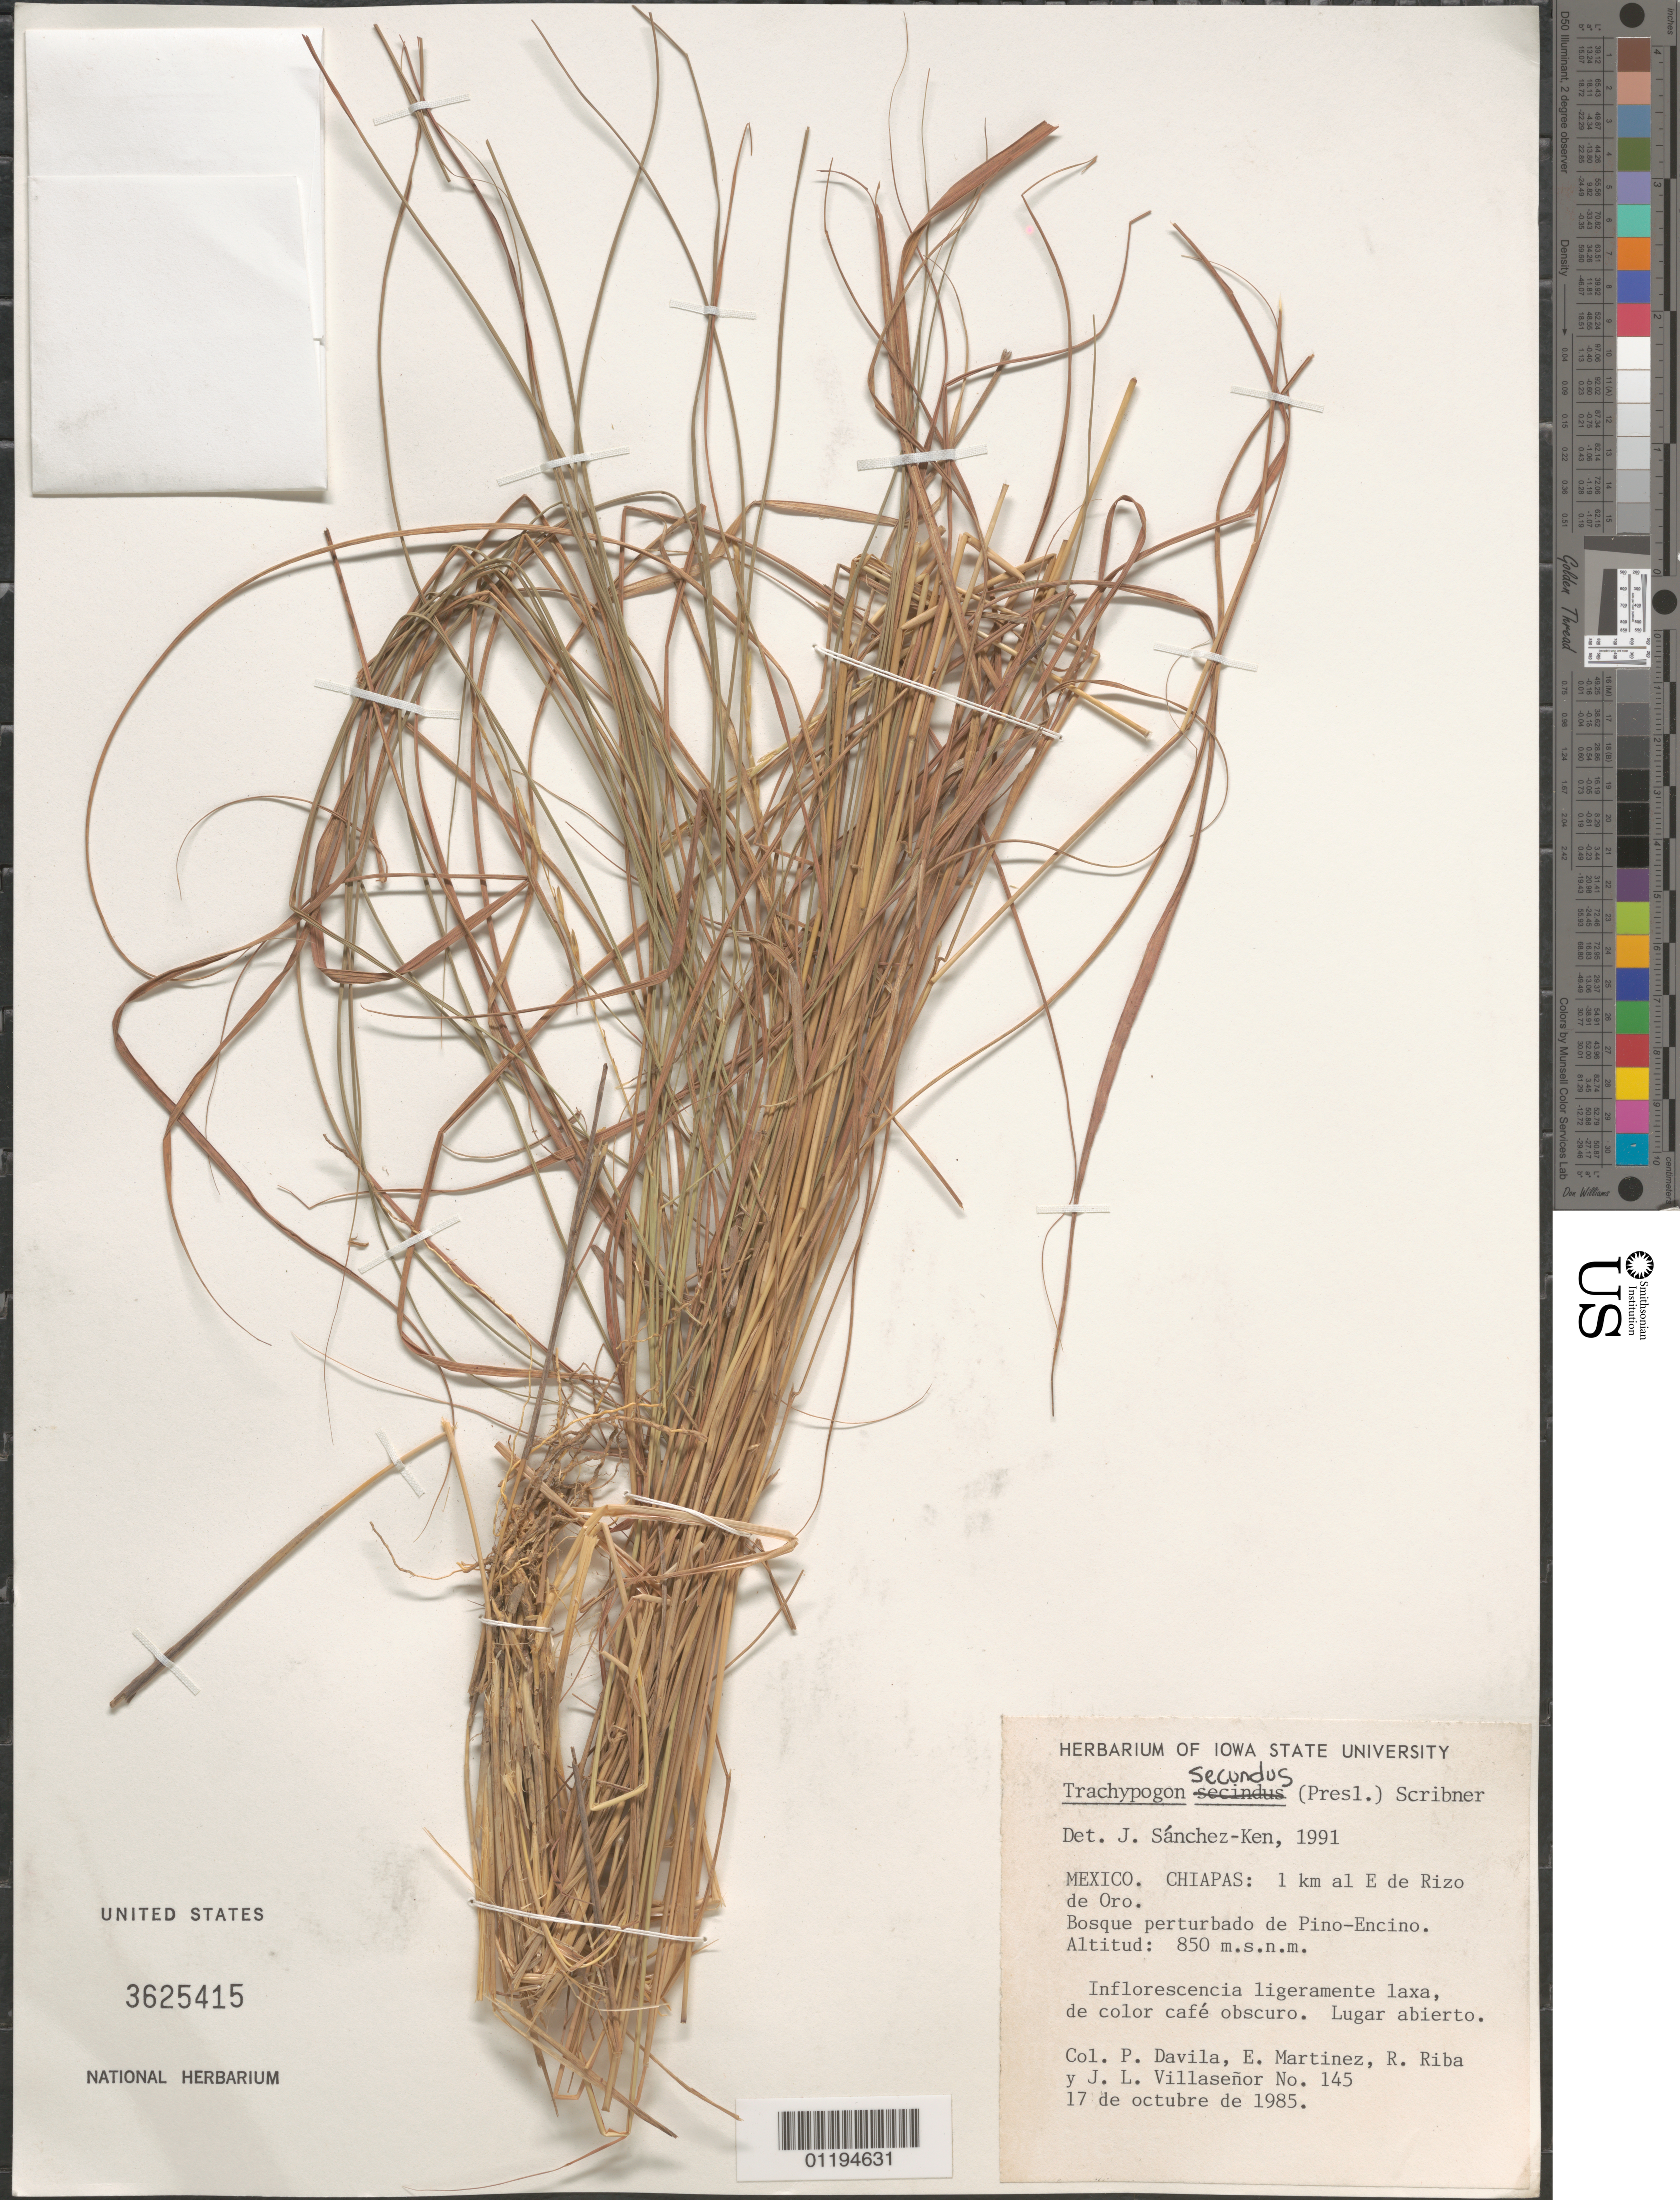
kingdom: Plantae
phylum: Tracheophyta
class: Liliopsida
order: Poales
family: Poaceae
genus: Trachypogon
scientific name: Trachypogon secundus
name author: (J. Presl) Scribn.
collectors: P. Dávila, E. Martínez, R. Riba & J. Villaseñor R.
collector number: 145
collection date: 1985-10-17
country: Mexico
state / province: Chiapas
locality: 1km E of Rizo de Oro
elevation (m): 850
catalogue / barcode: US 3625415